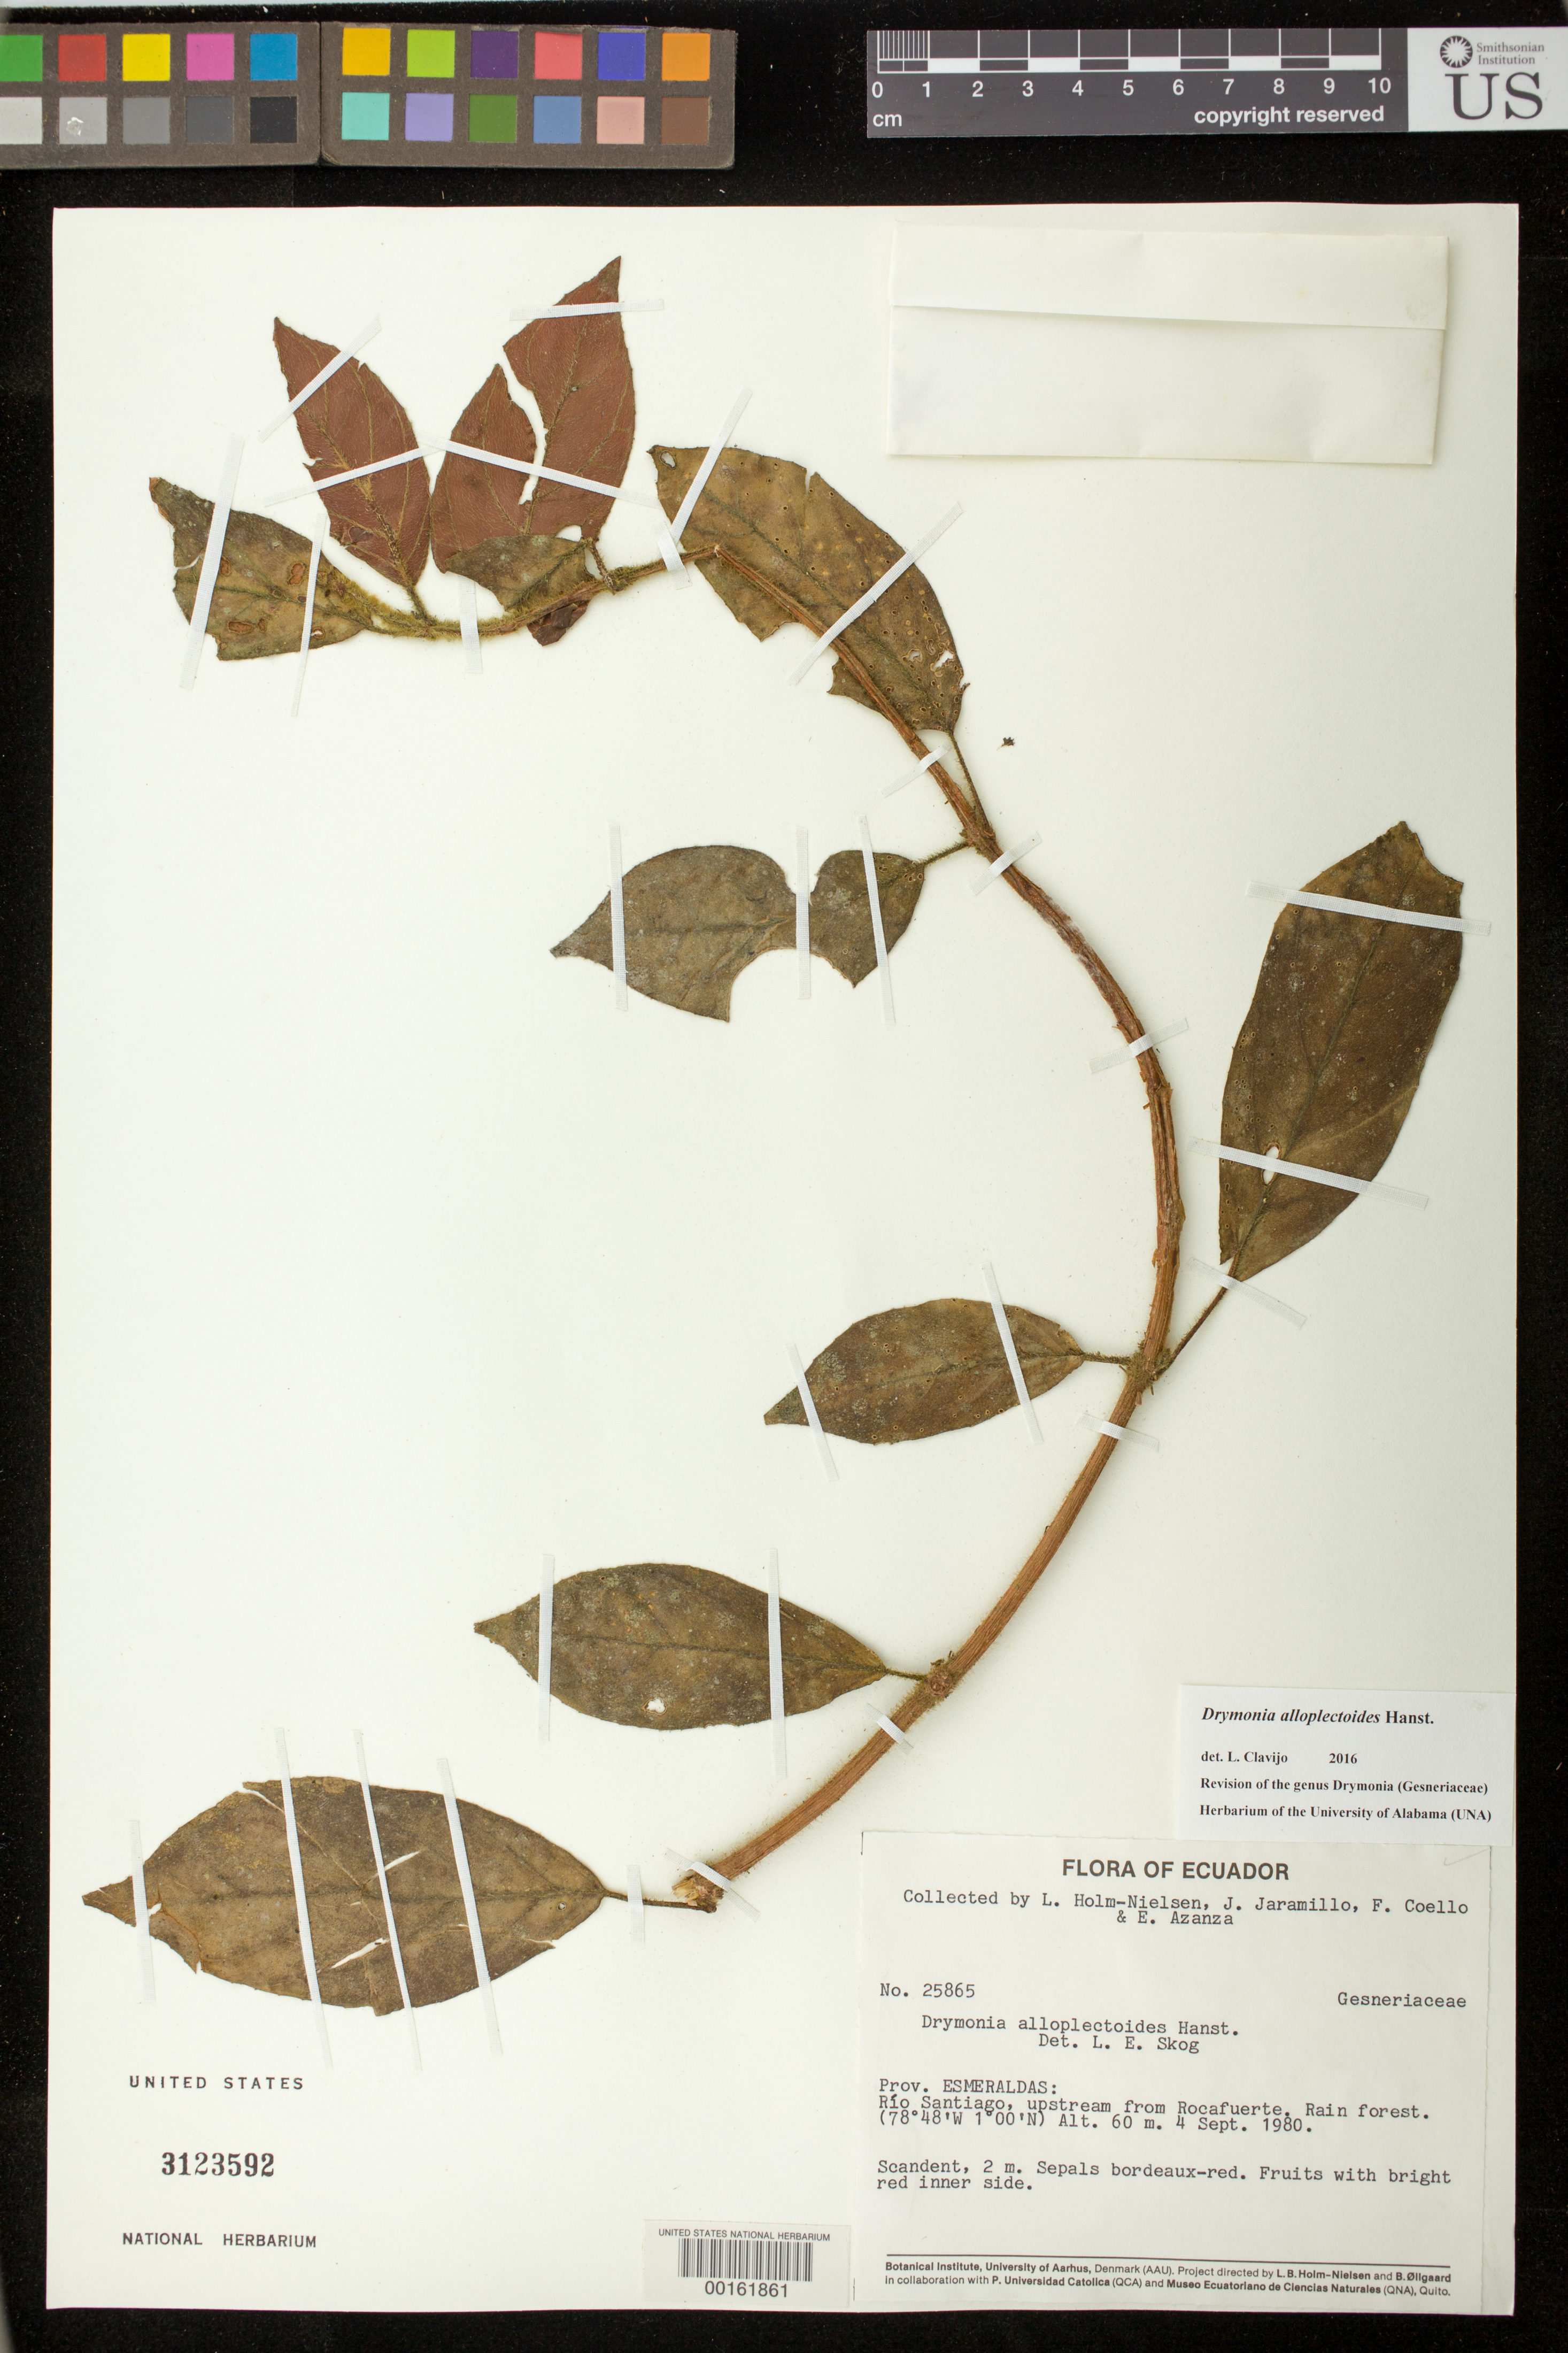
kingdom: Plantae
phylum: Tracheophyta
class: Magnoliopsida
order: Lamiales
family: Gesneriaceae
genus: Drymonia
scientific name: Drymonia alloplectoides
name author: Hanst.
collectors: L. B. Holm-Nielsen & et al.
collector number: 25865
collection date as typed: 04 Sep 1980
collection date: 1980-09-04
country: Ecuador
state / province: Esmeraldas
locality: Rio Santiago, upstream from Rocafuerte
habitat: Rain forest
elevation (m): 60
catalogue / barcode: US 3123592